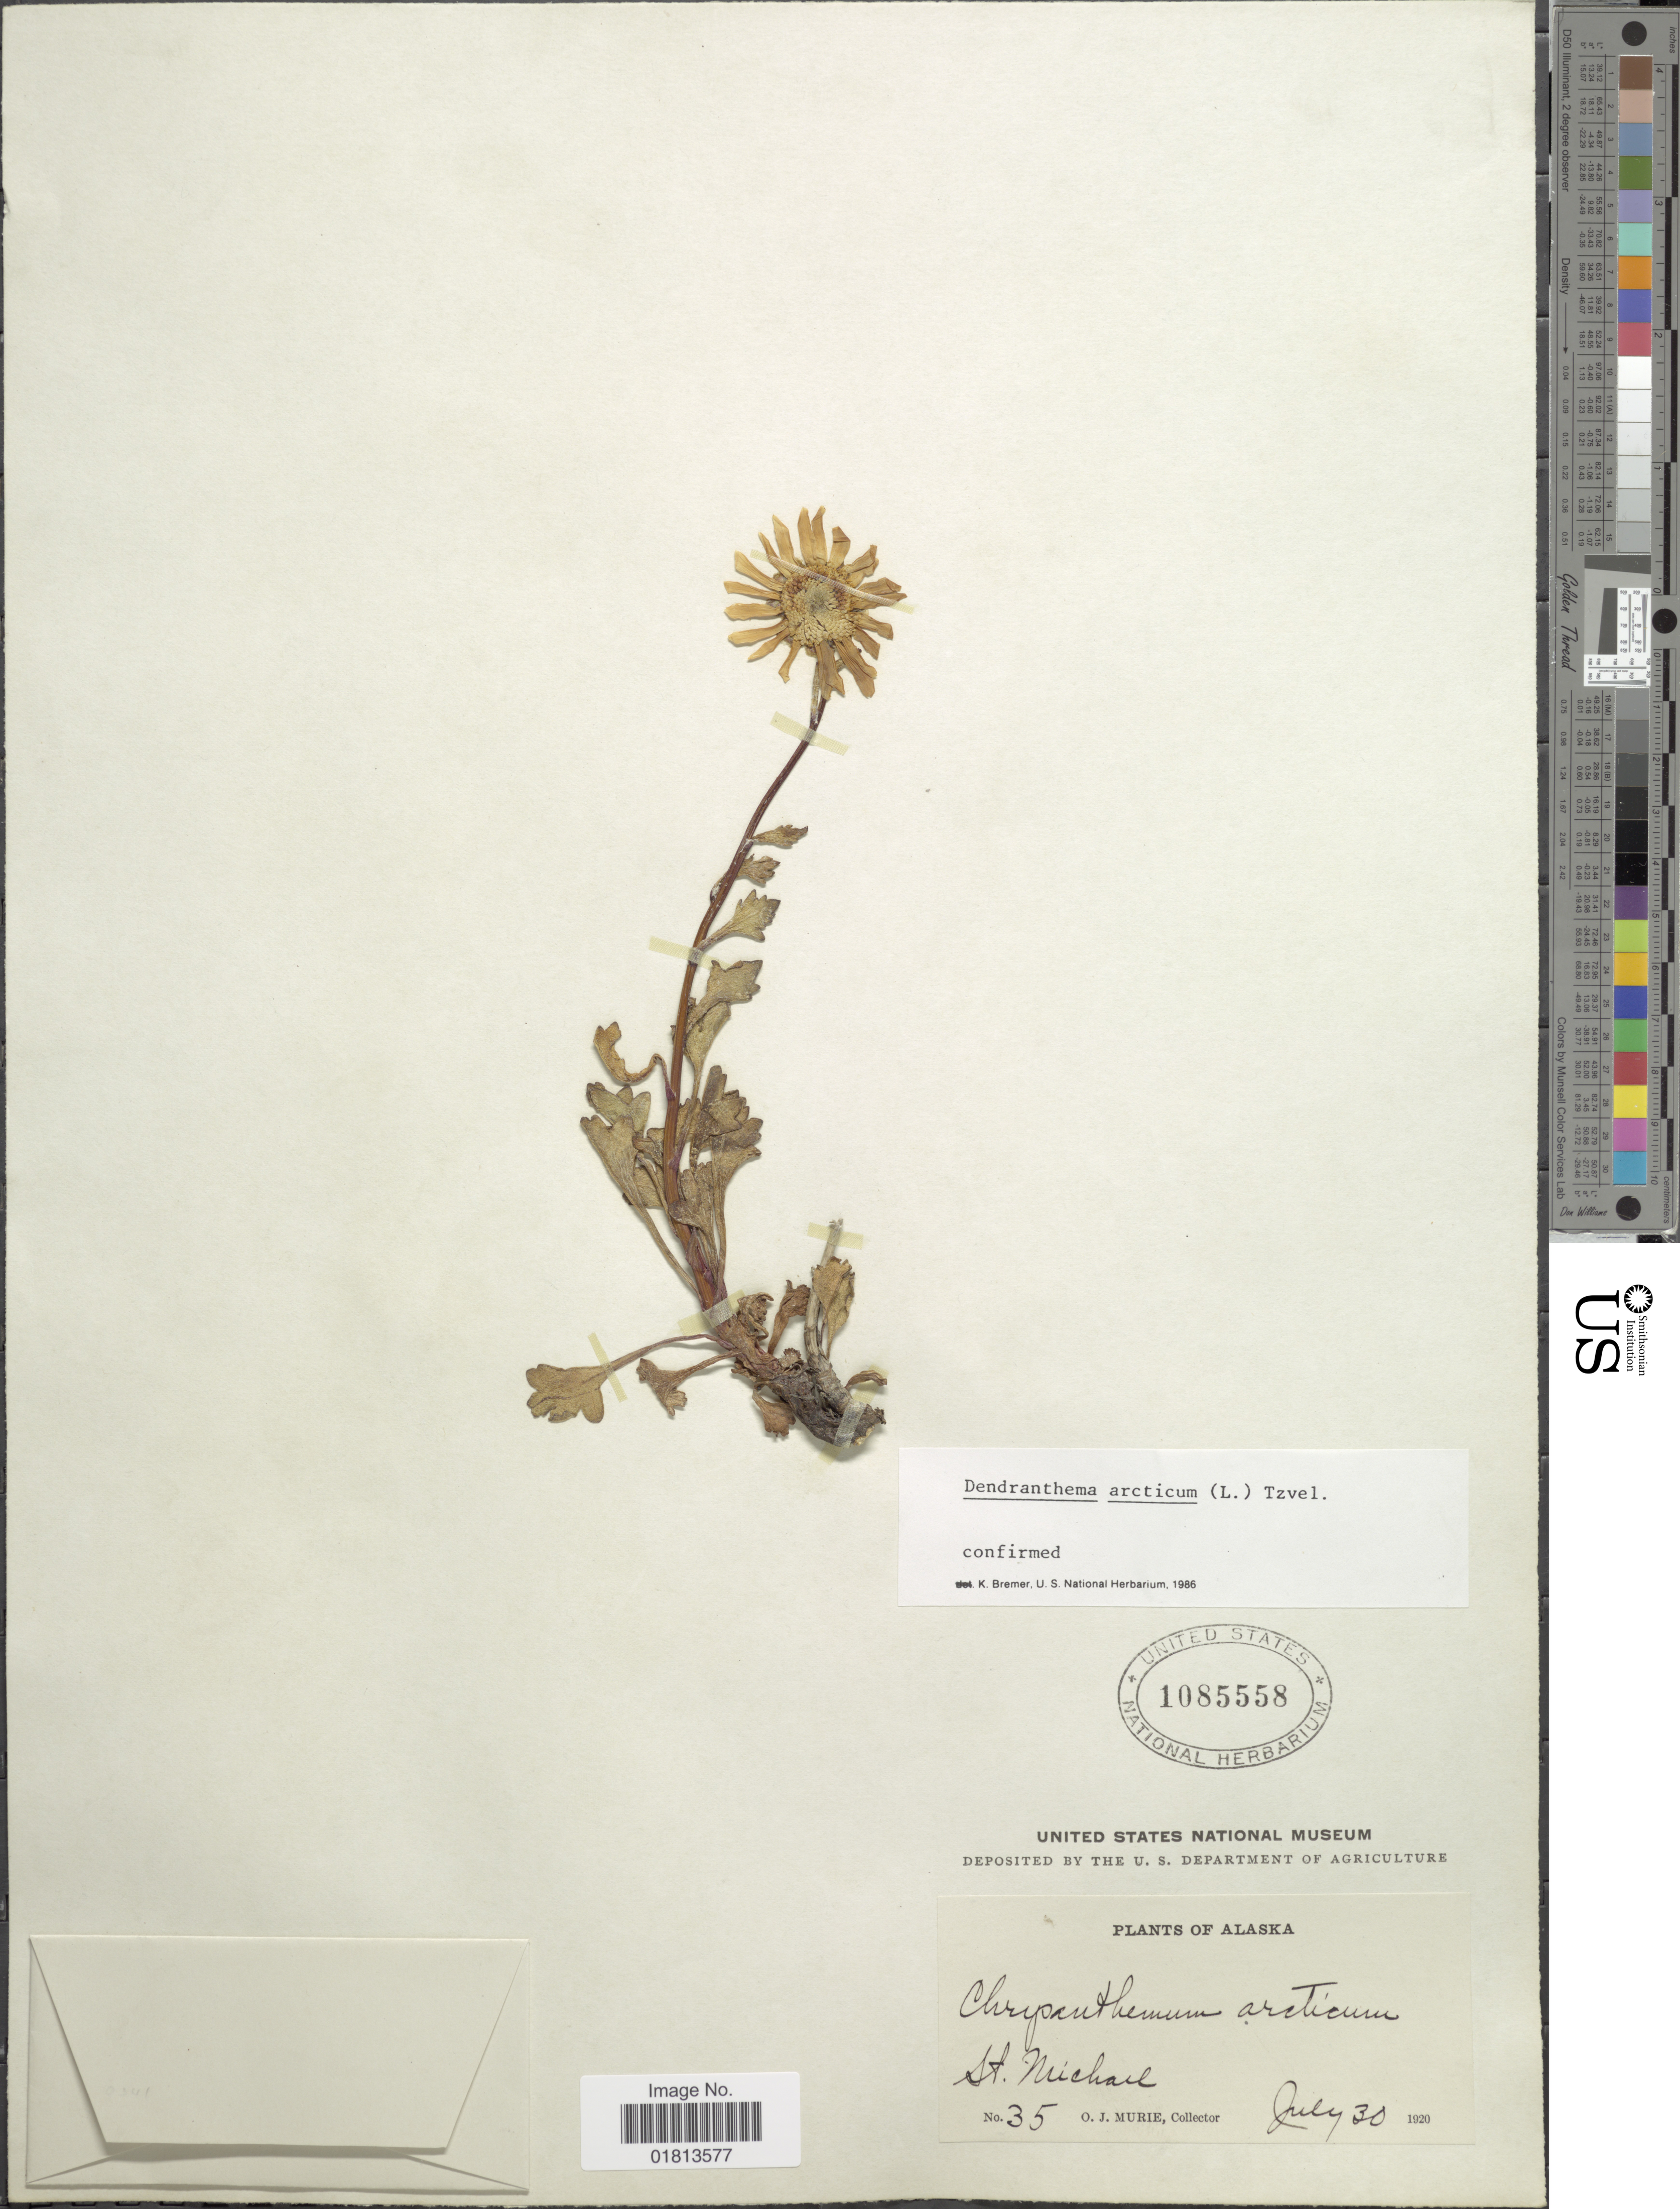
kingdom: Plantae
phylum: Tracheophyta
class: Magnoliopsida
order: Asterales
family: Asteraceae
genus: Dendranthema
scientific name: Dendranthema arcticum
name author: (L.) Tzvelev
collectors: O. Murie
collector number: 35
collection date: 1920-07-30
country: United States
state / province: Alaska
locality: St. Michael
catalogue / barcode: US 1085558